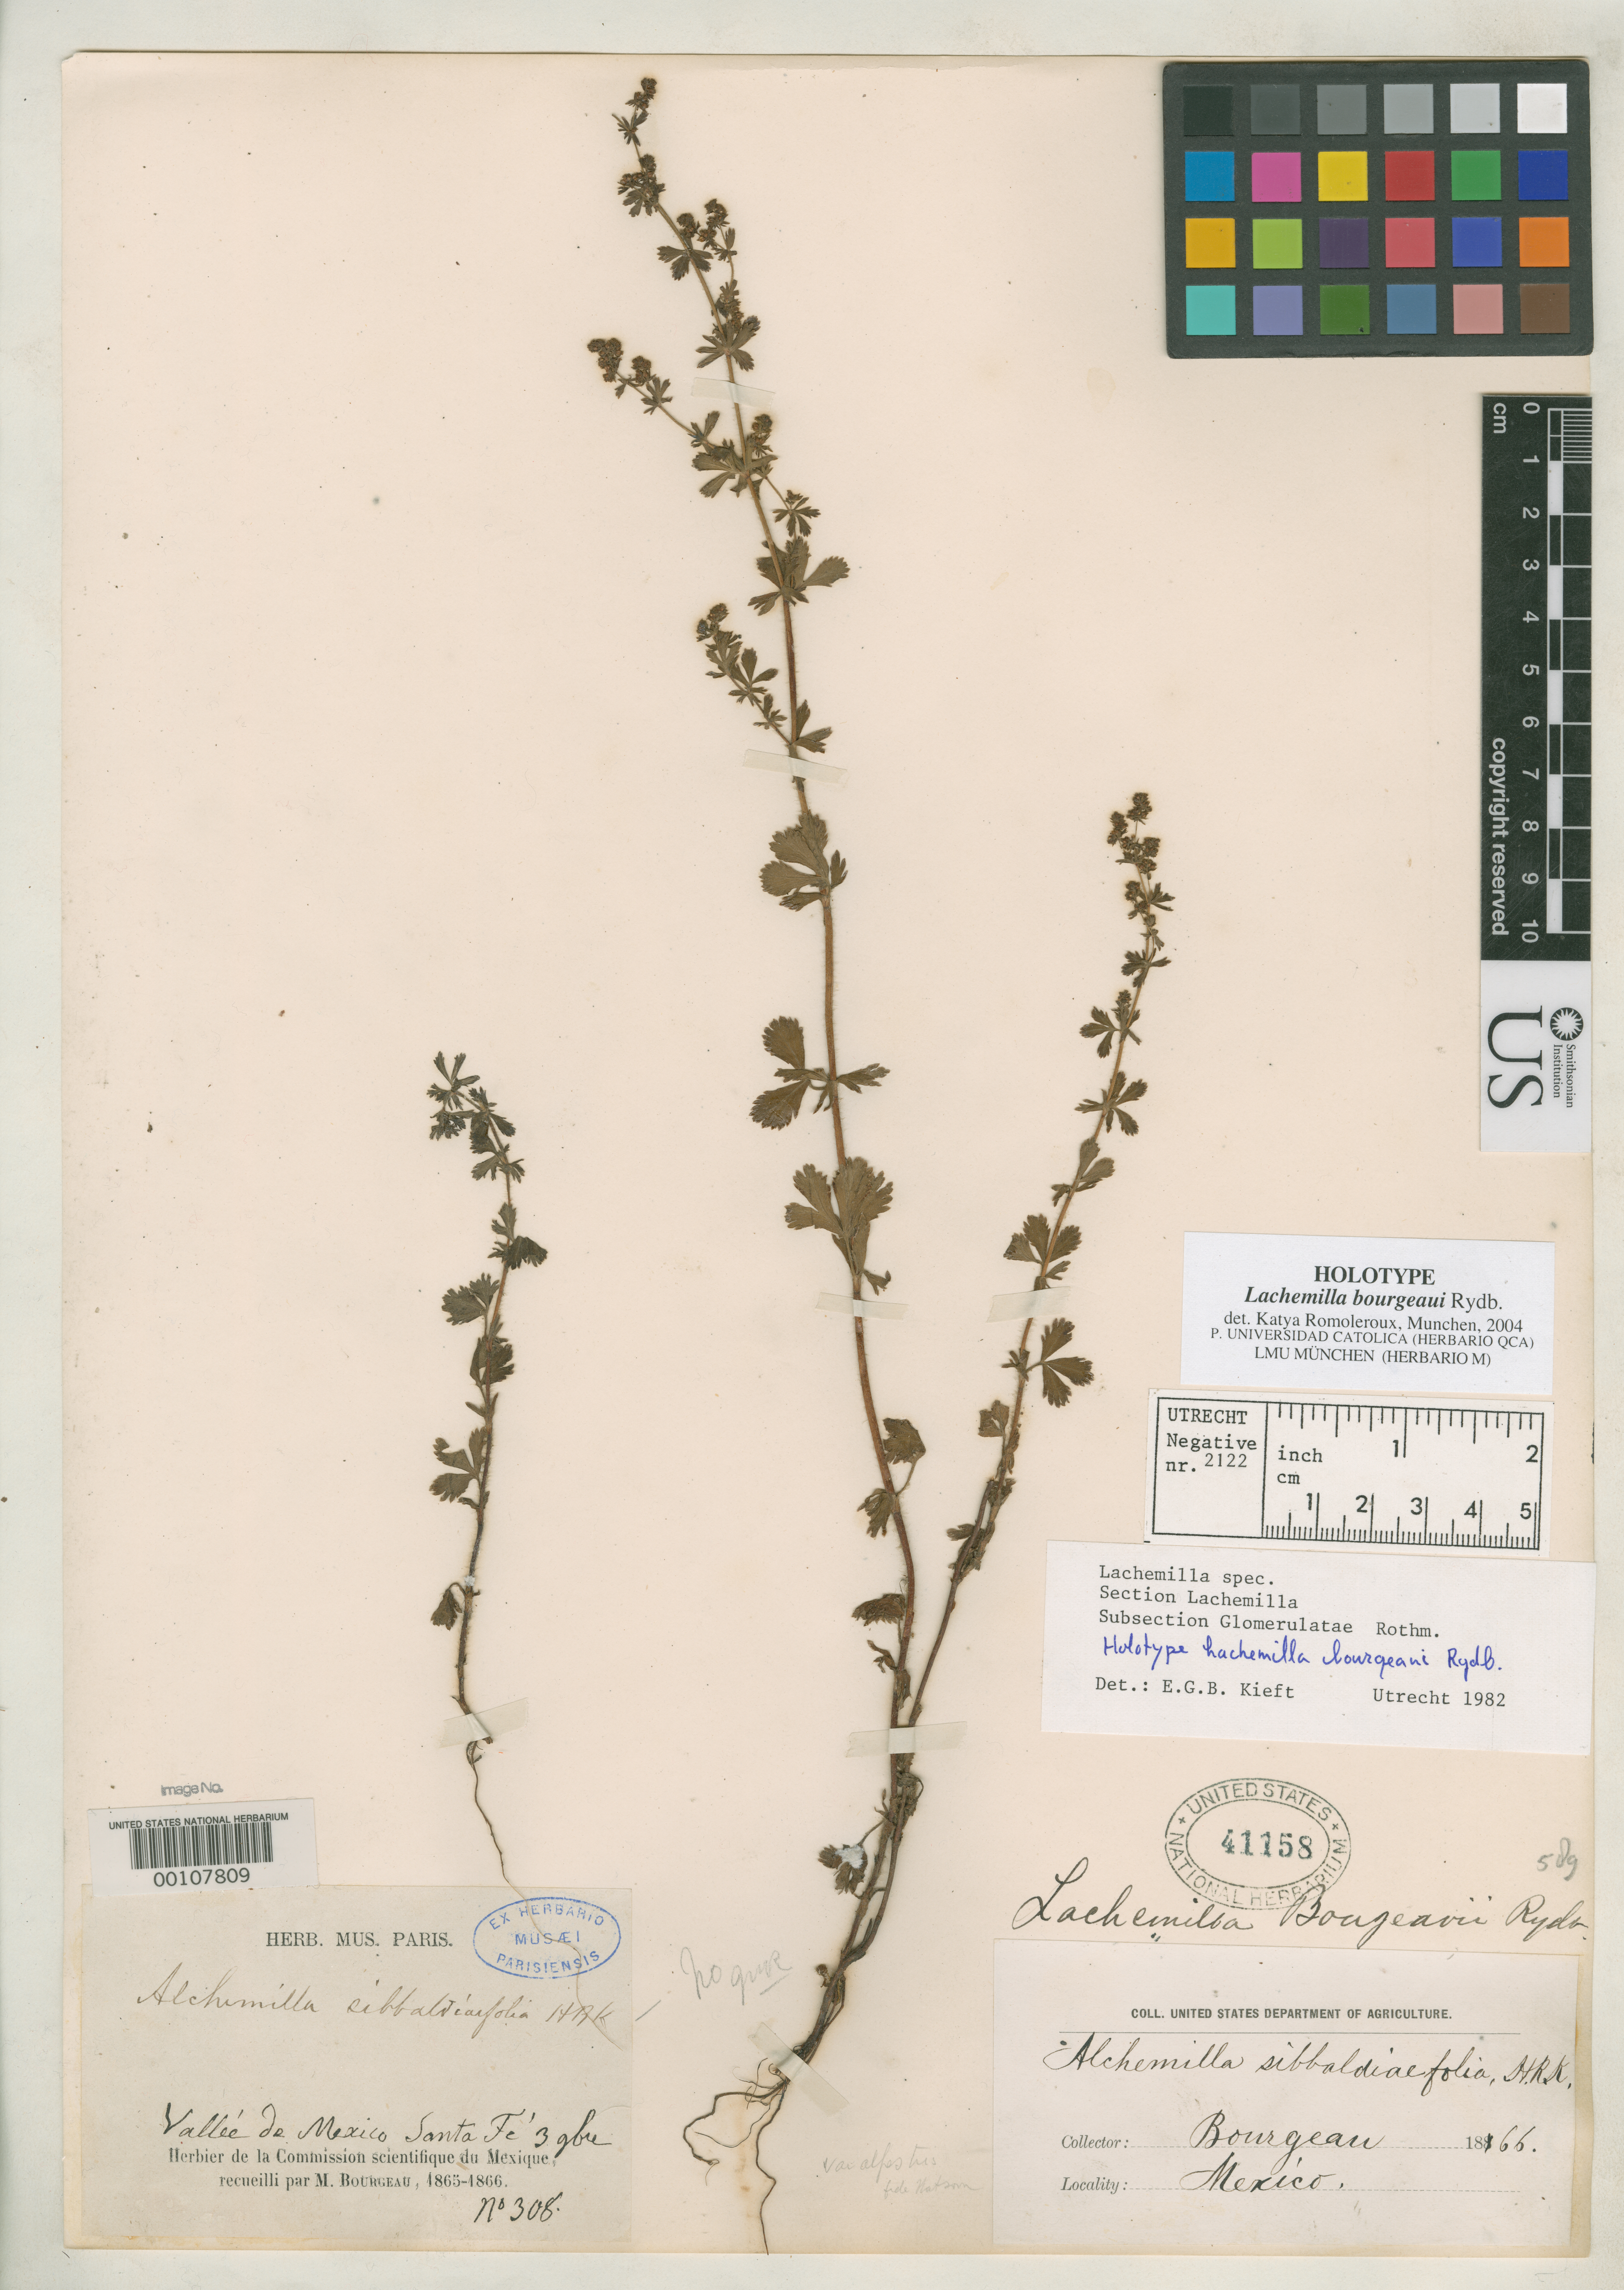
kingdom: Plantae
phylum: Tracheophyta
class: Magnoliopsida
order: Rosales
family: Rosaceae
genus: Lachemilla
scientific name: Lachemilla bourgeaui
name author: Rydb.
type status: Holotype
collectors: E. Bourgeau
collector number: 308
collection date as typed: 1866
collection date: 1866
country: Mexico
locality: Valley of Mexico, Santa fe.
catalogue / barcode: US 41158